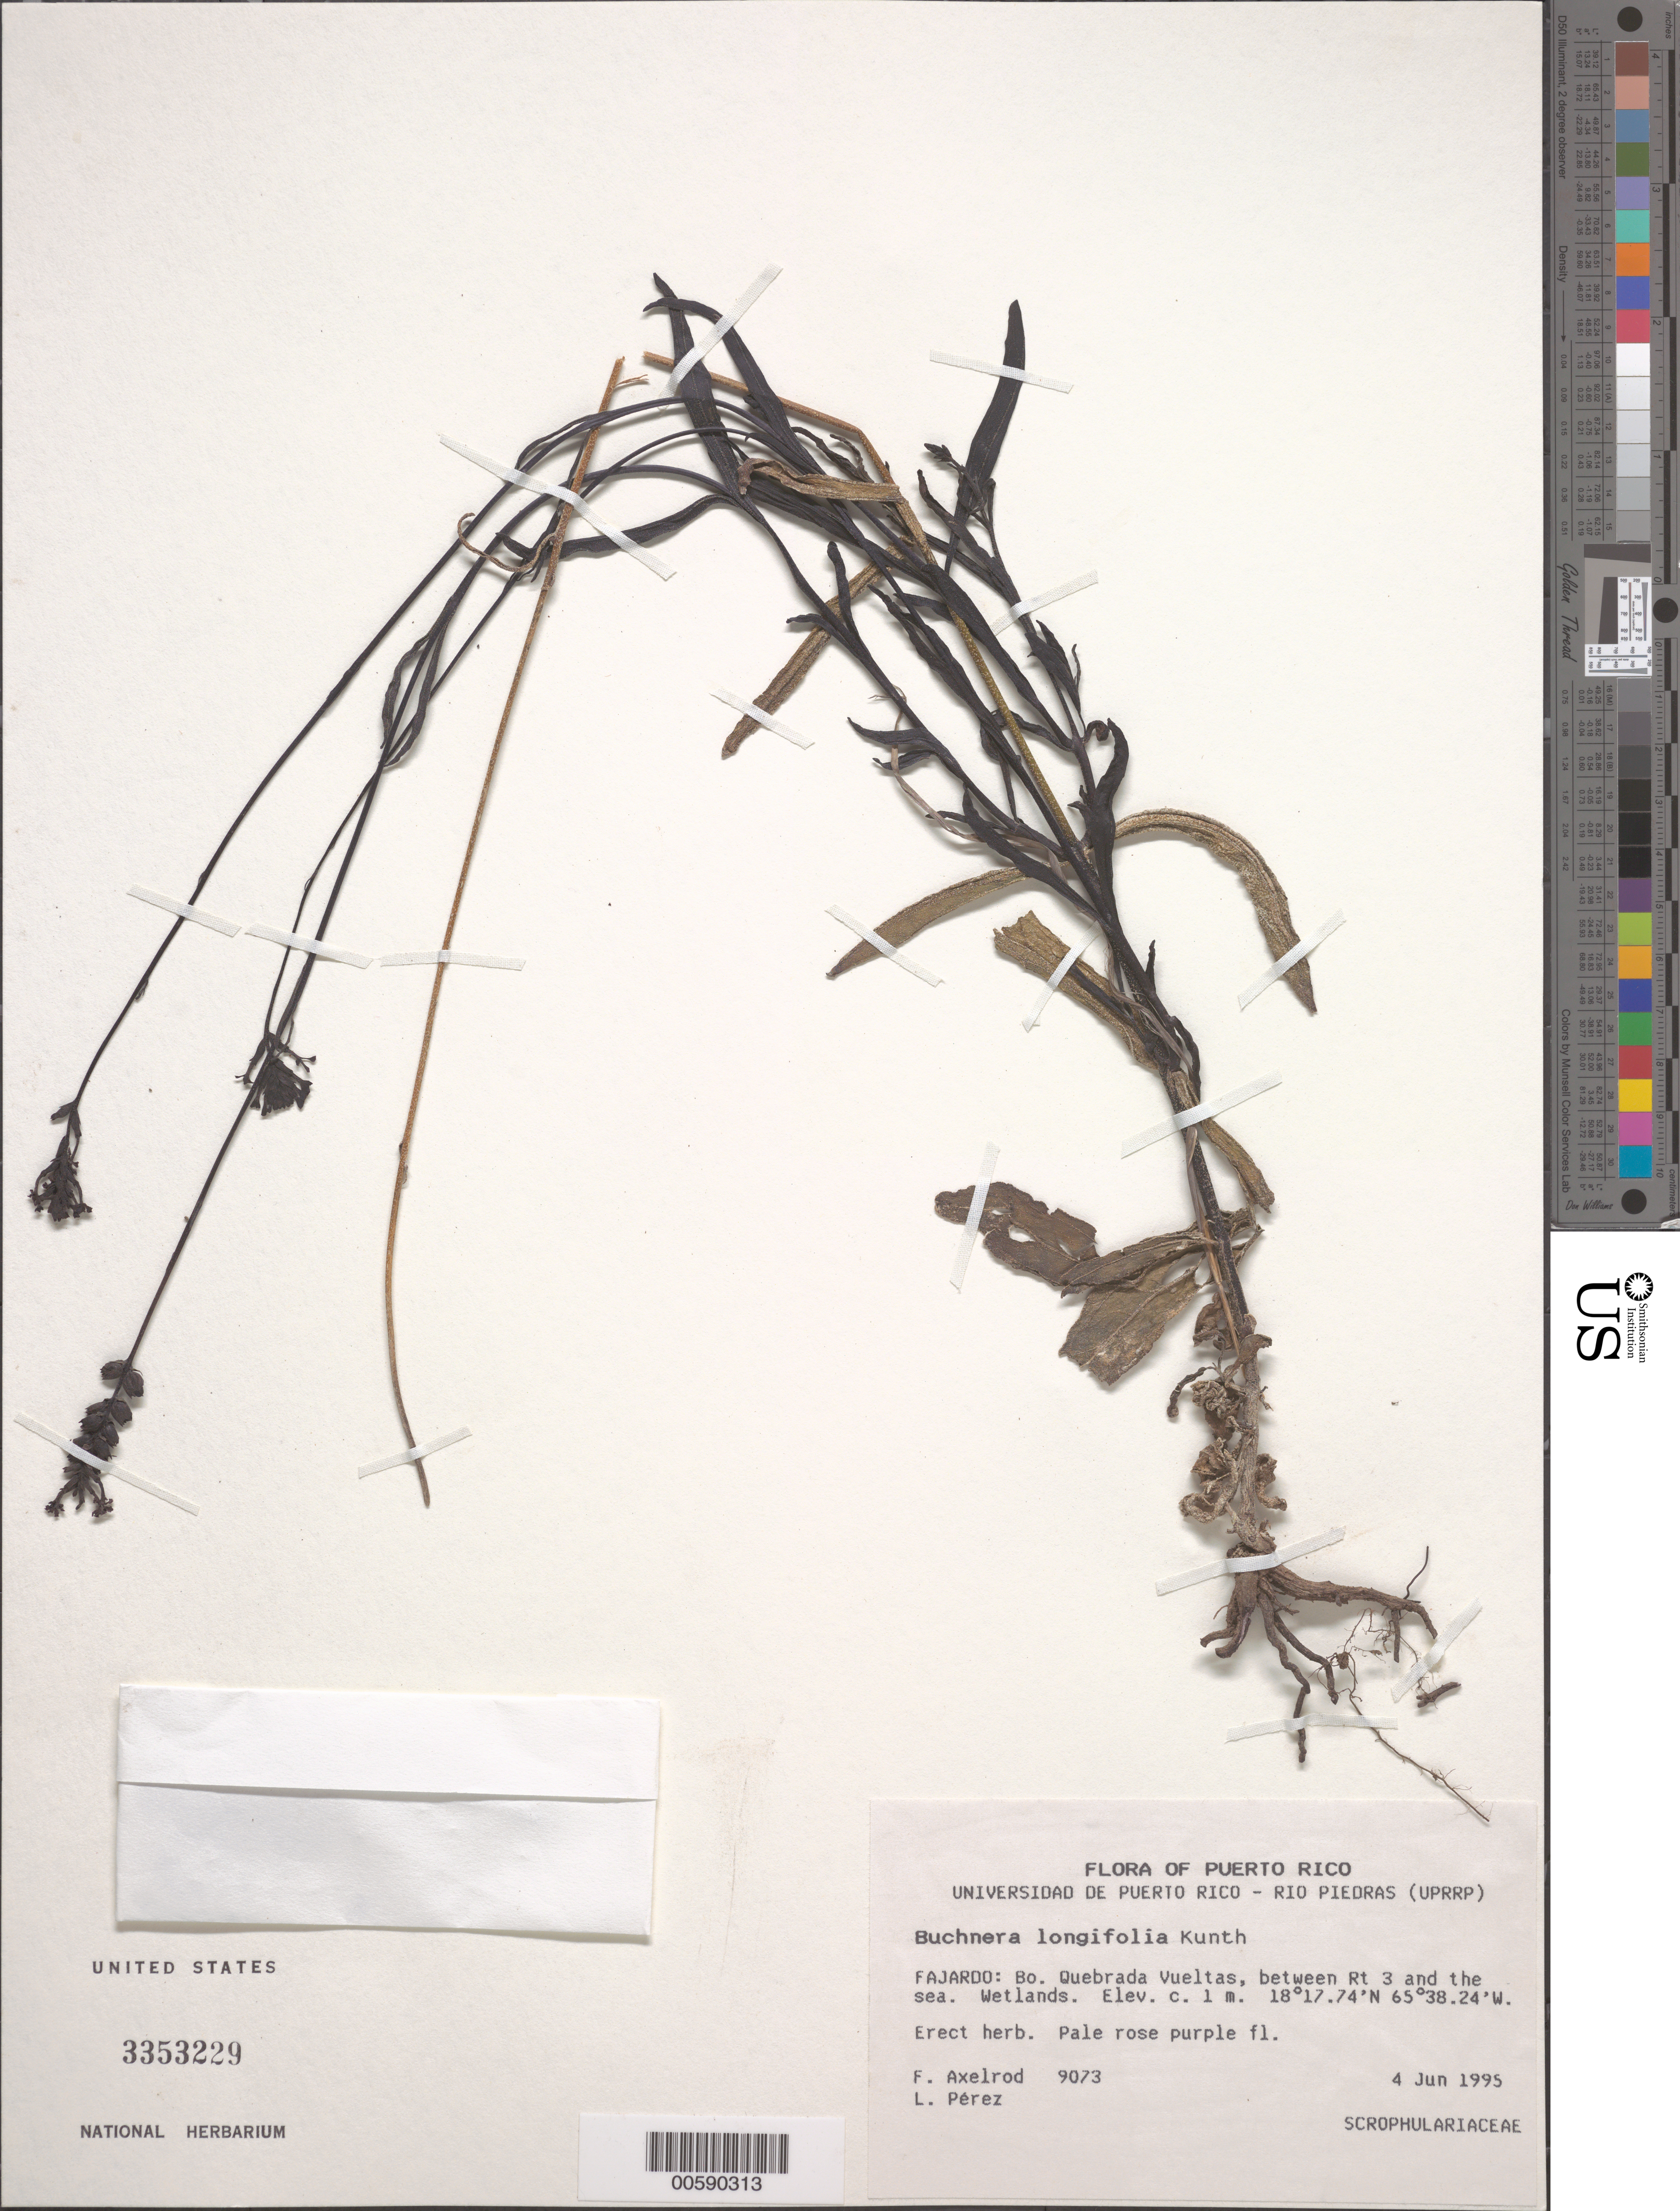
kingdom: Plantae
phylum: Tracheophyta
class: Magnoliopsida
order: Lamiales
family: Orobanchaceae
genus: Buchnera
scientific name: Buchnera longifolia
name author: Kunth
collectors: F. S. Axelrod & L. Pérez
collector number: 9073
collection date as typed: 04 Jun 1995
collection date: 1995-06-04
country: Puerto Rico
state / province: Fajardo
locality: Fajardo: Bo. Quebrada Vueltas, between Rt. 3 and the sea.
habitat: Wetlands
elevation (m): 1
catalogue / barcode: US 3353229